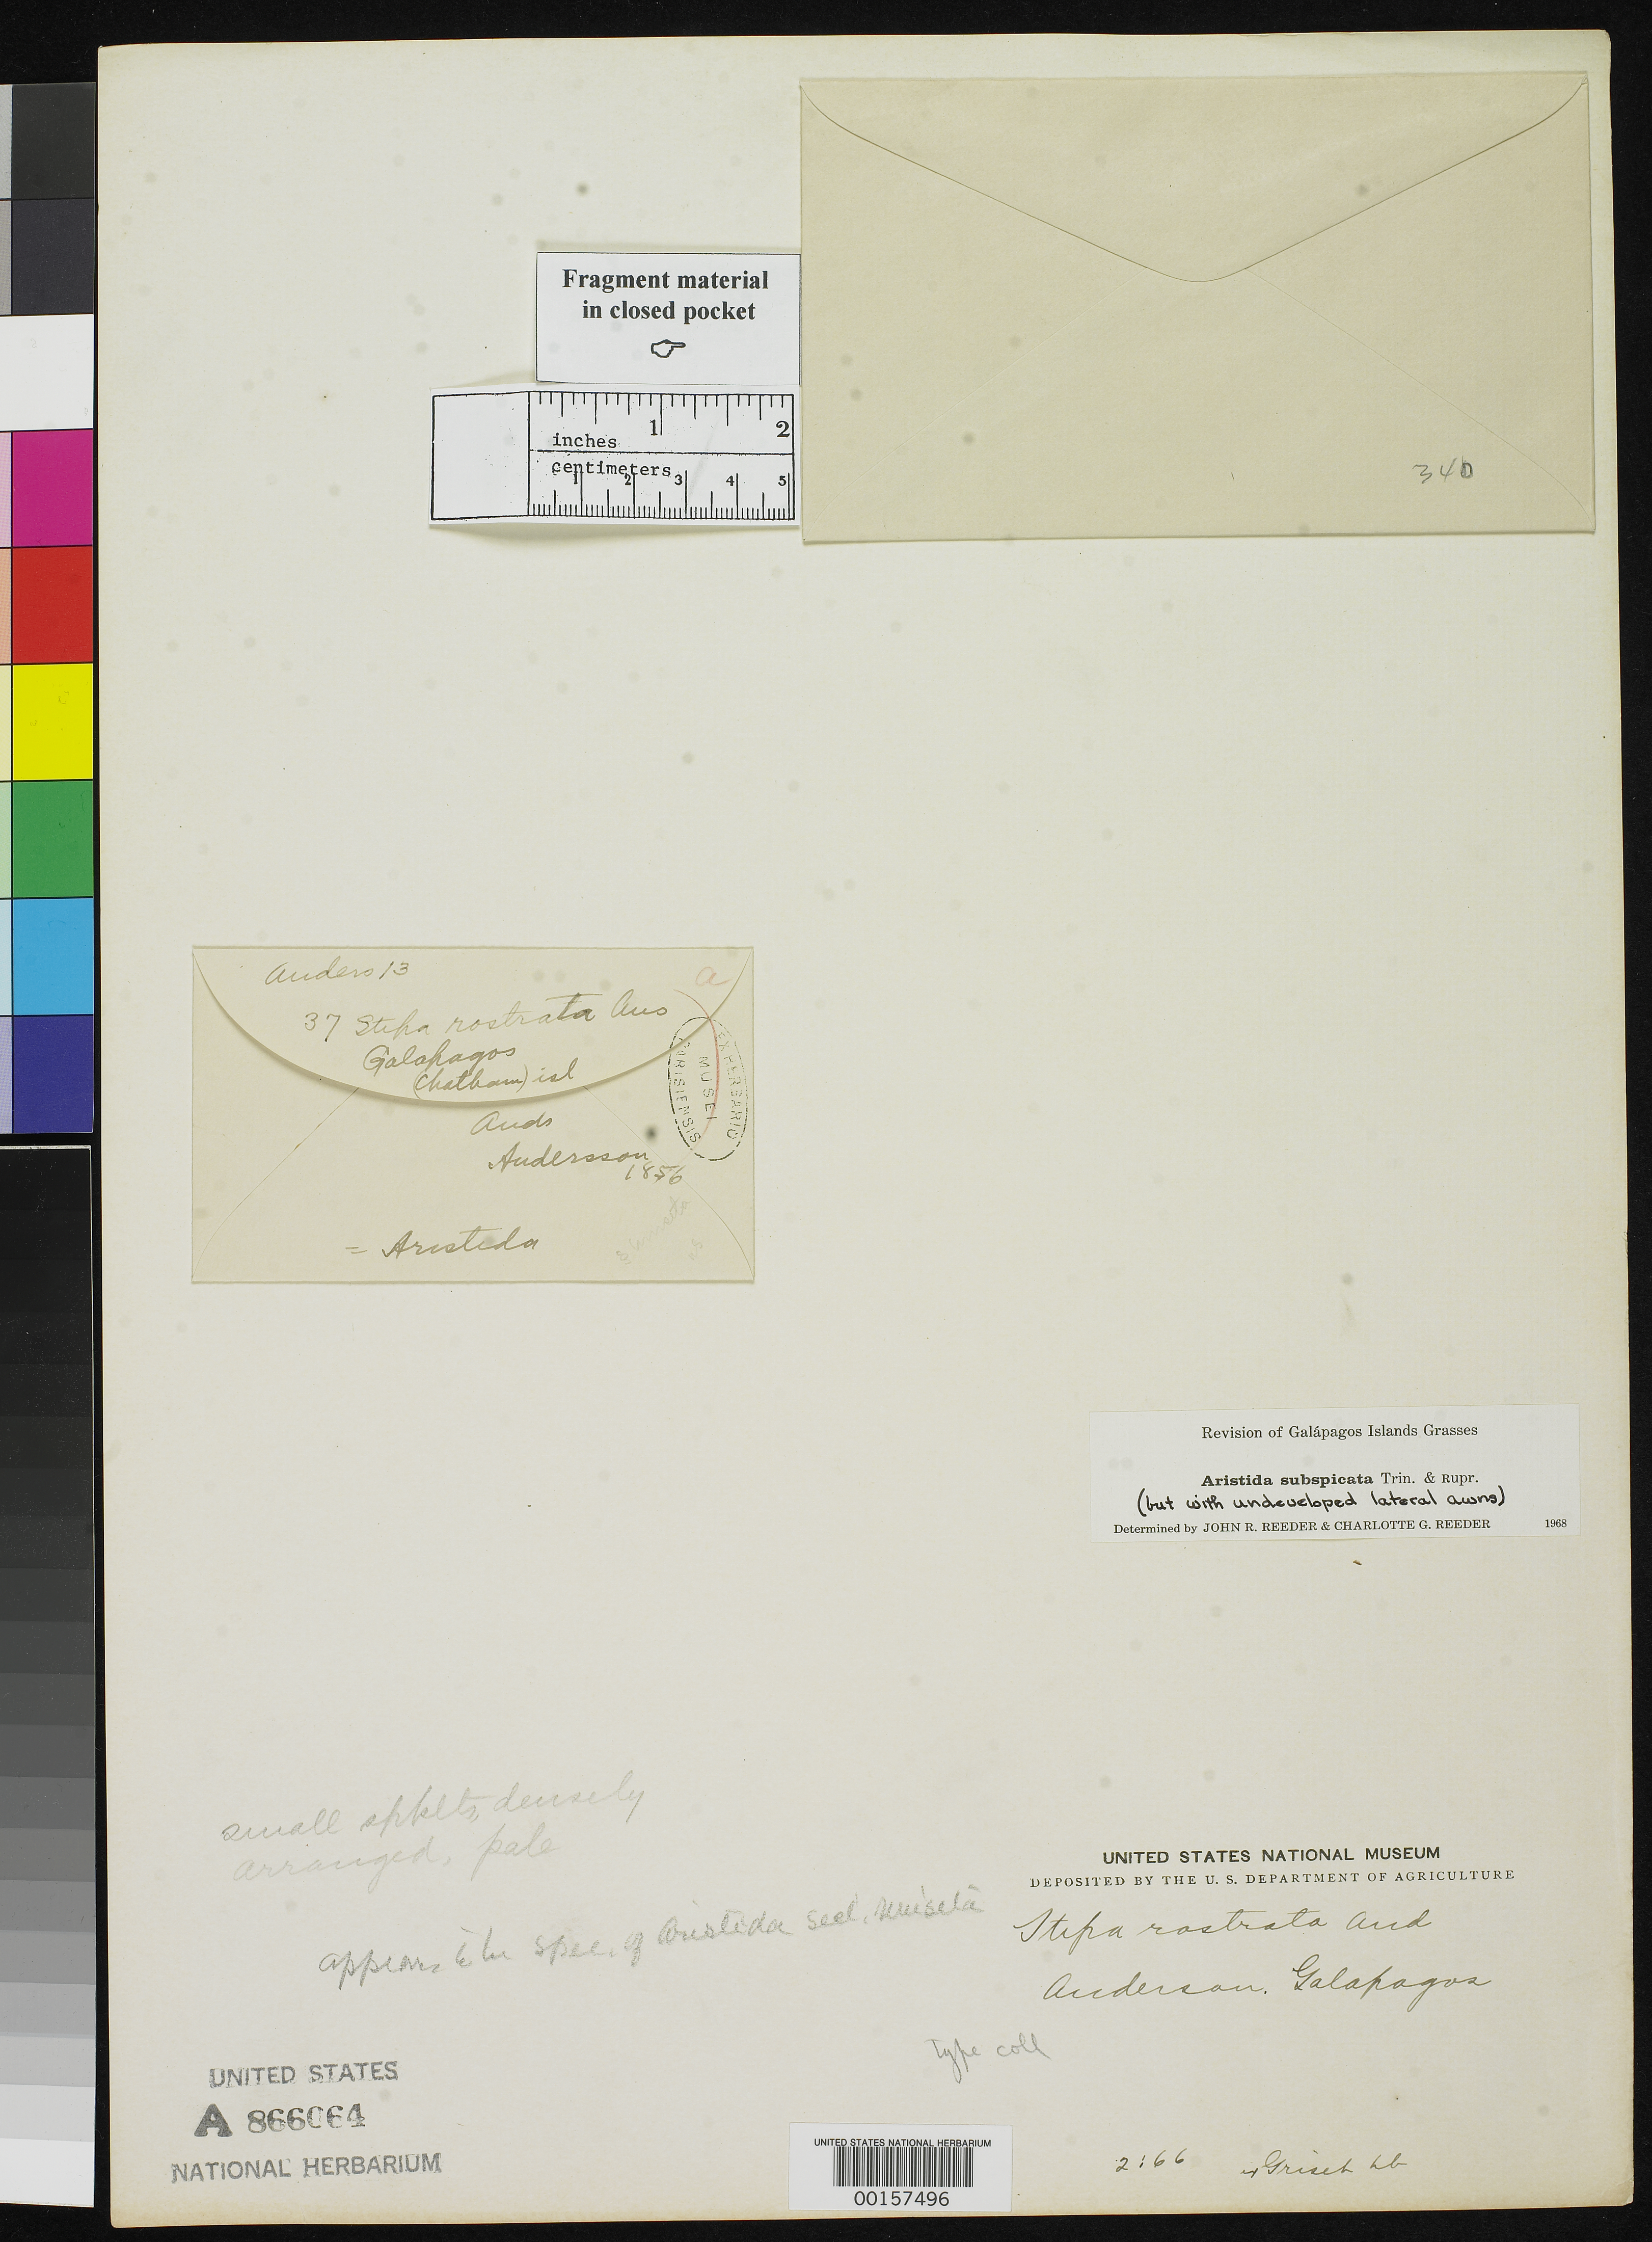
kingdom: Plantae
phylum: Tracheophyta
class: Liliopsida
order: Poales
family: Poaceae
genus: Stipa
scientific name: Stipa rostrata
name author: Andersson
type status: Type Fragment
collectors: N. J. Andersson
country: Ecuador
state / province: Colón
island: San Cristóbal [Chatham]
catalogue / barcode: US 866064A